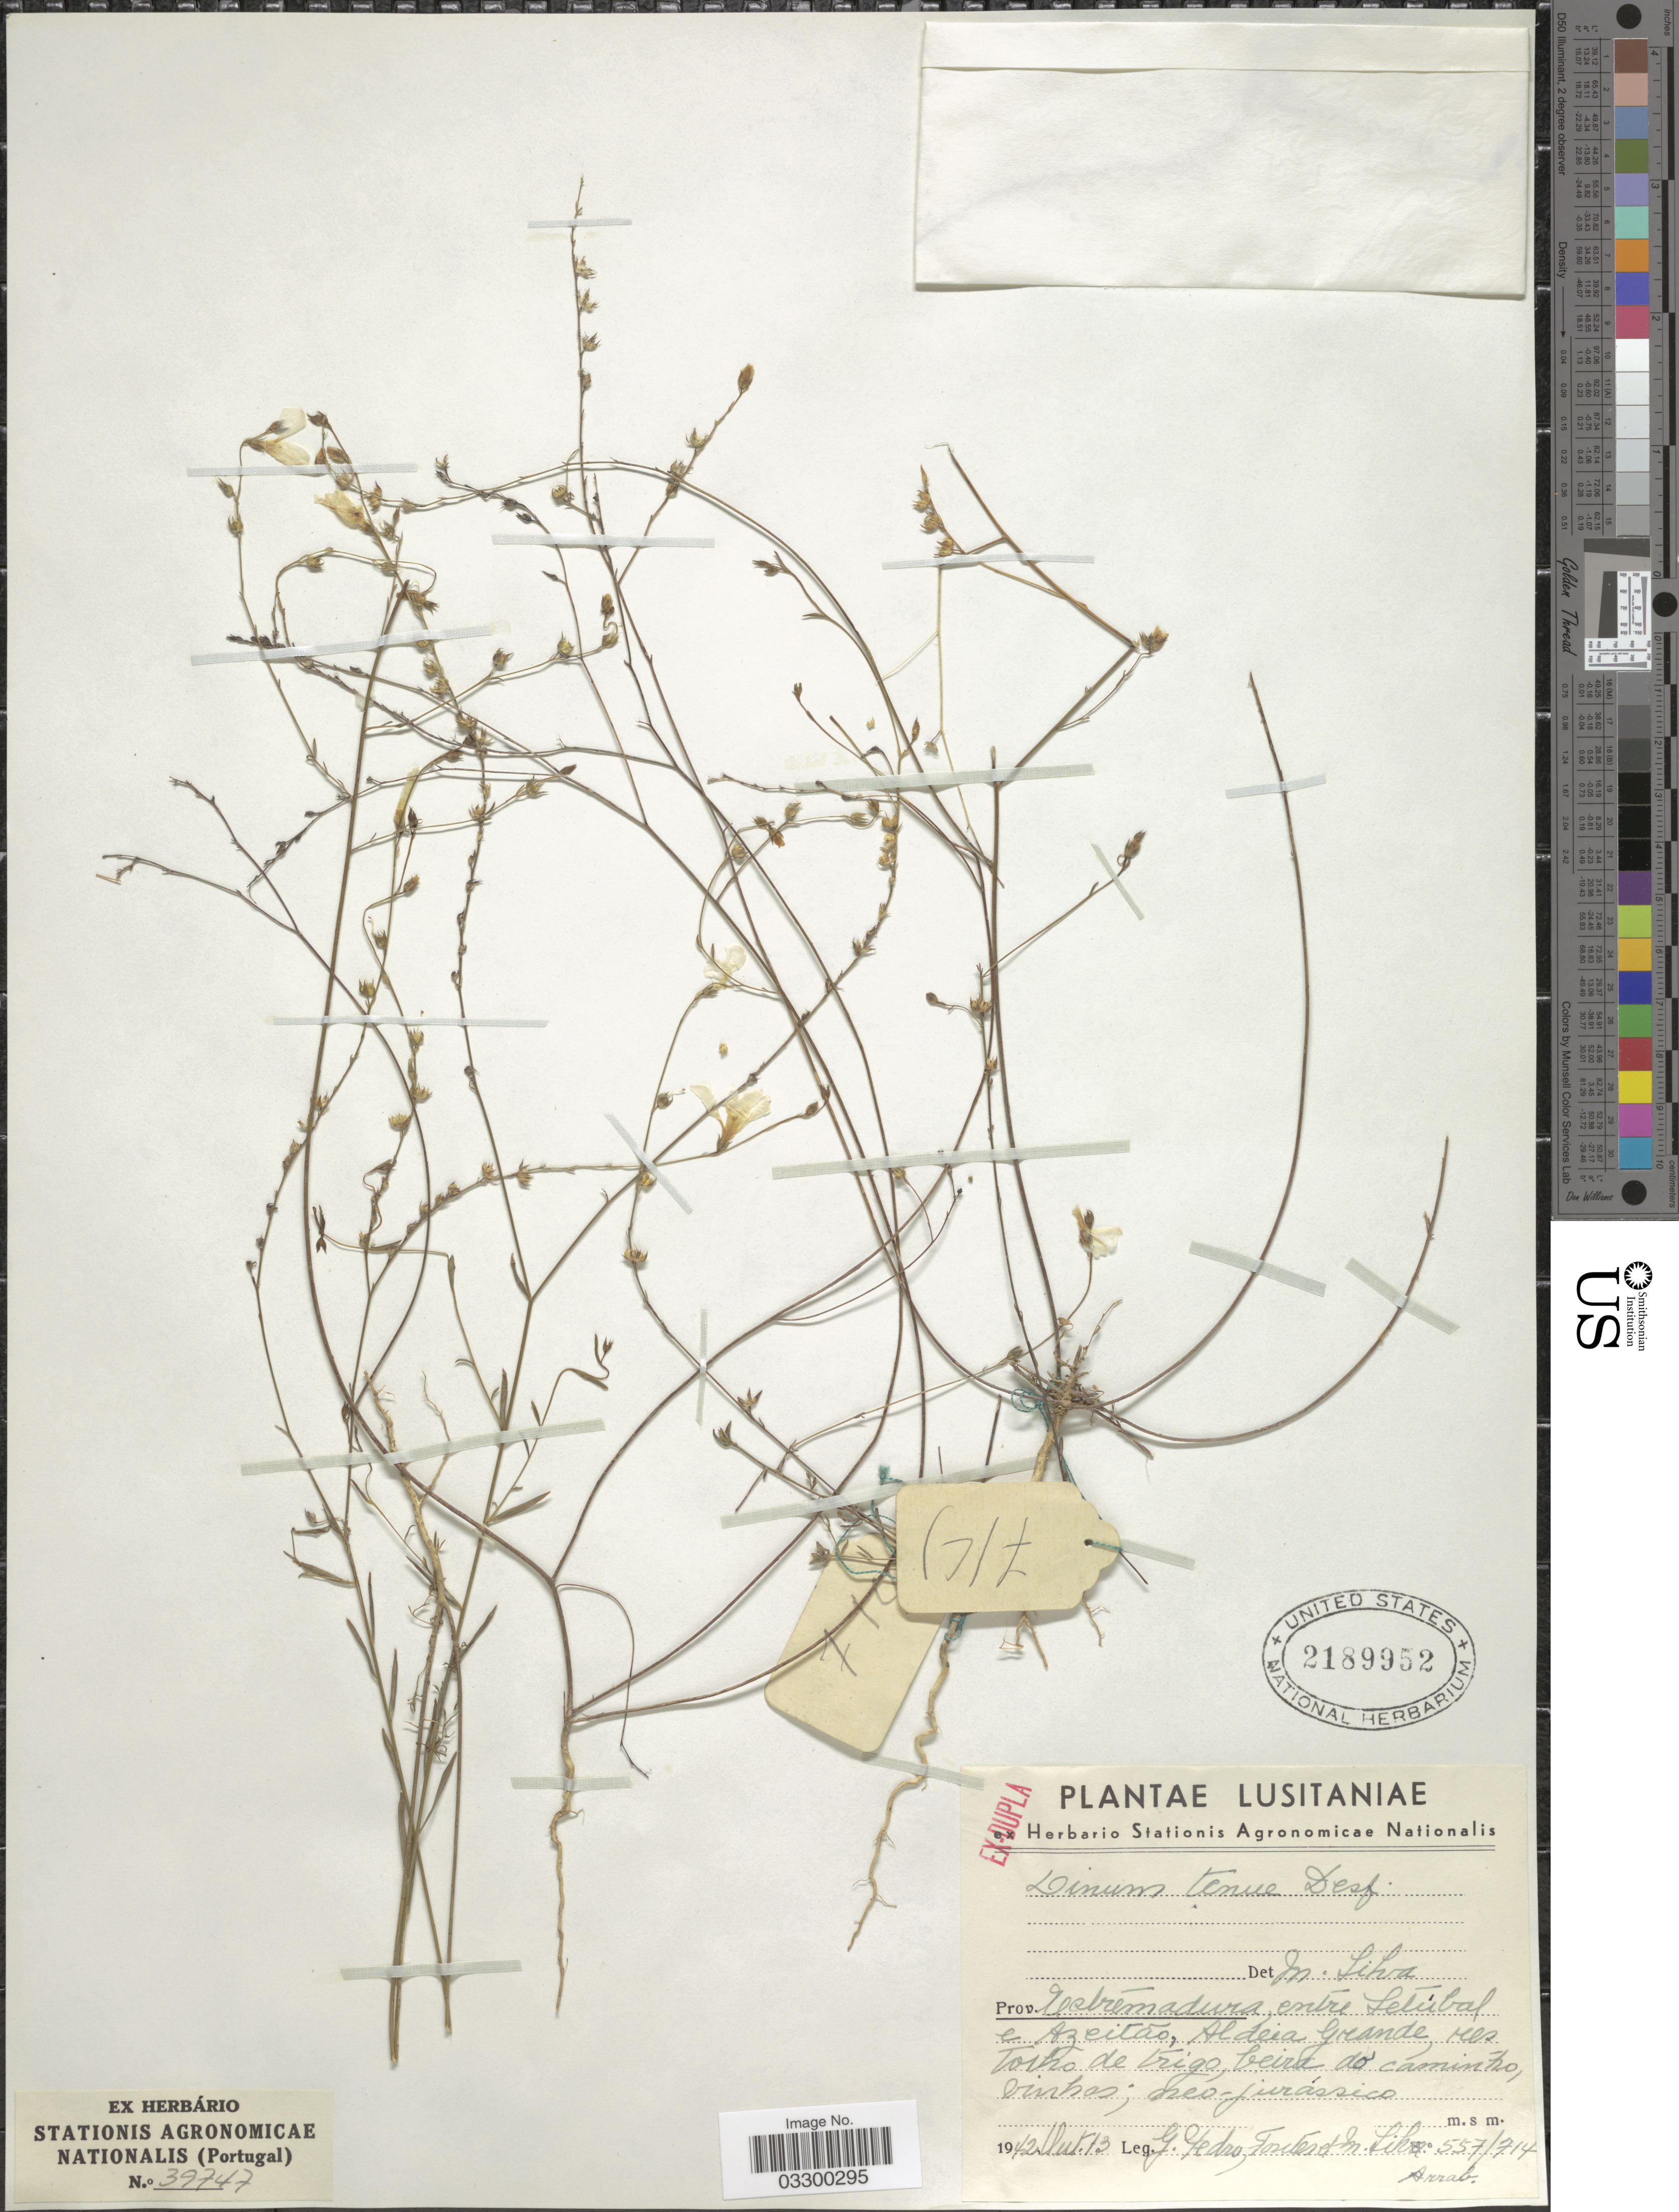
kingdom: Plantae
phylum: Tracheophyta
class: Magnoliopsida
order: Malpighiales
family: Linaceae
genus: Linum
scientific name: Linum tenue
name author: Desf.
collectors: G. Pedro, Fontes & M. Libra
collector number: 557/714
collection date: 1942-10-13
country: Portugal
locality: Lusitaniae. Prov. Estremadura, entre Setubal e Azeitão, Aldeia Grande, res. Torho [interpreted] de trigo, beira do caminho.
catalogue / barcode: US 2189952